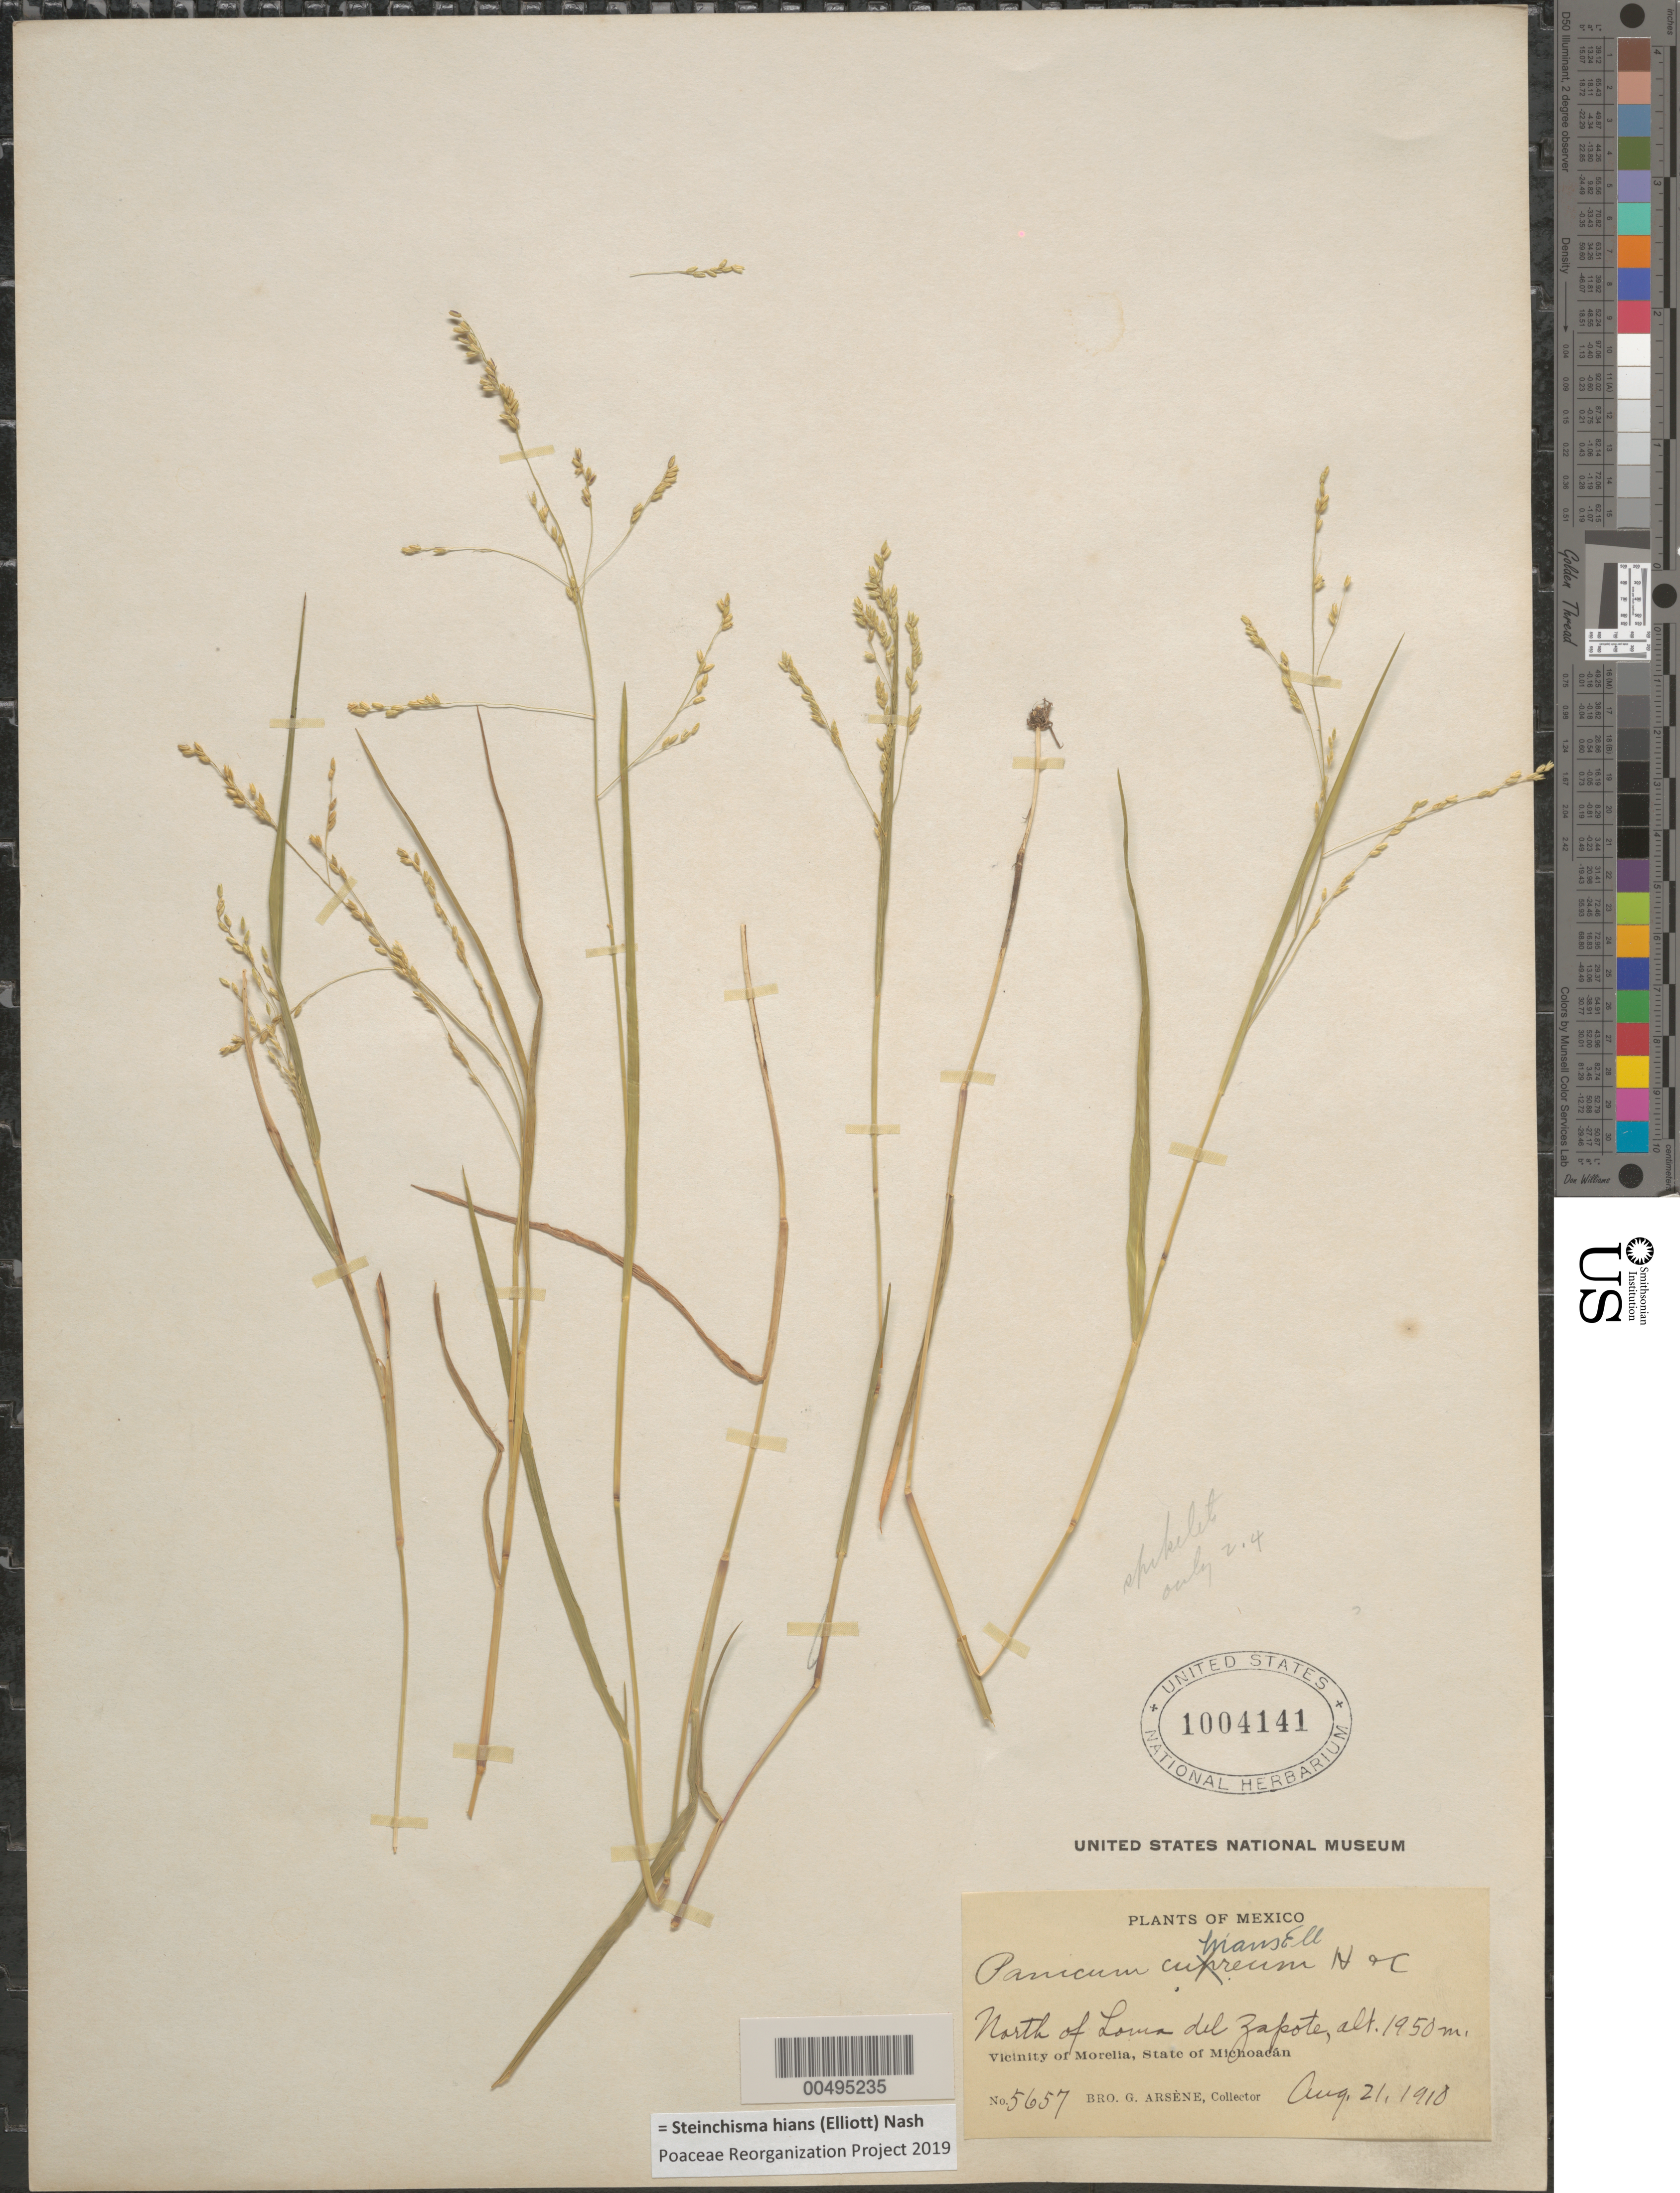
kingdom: Plantae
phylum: Tracheophyta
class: Liliopsida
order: Poales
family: Poaceae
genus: Panicum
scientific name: Panicum hians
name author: Elliott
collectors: Bro. G. Arsène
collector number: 5657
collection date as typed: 21 Aug 1910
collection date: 1910-08-21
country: Mexico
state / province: Michoacán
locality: N of Loma del Zapote, vicinity of Morelia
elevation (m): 1950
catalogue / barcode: US 1004141